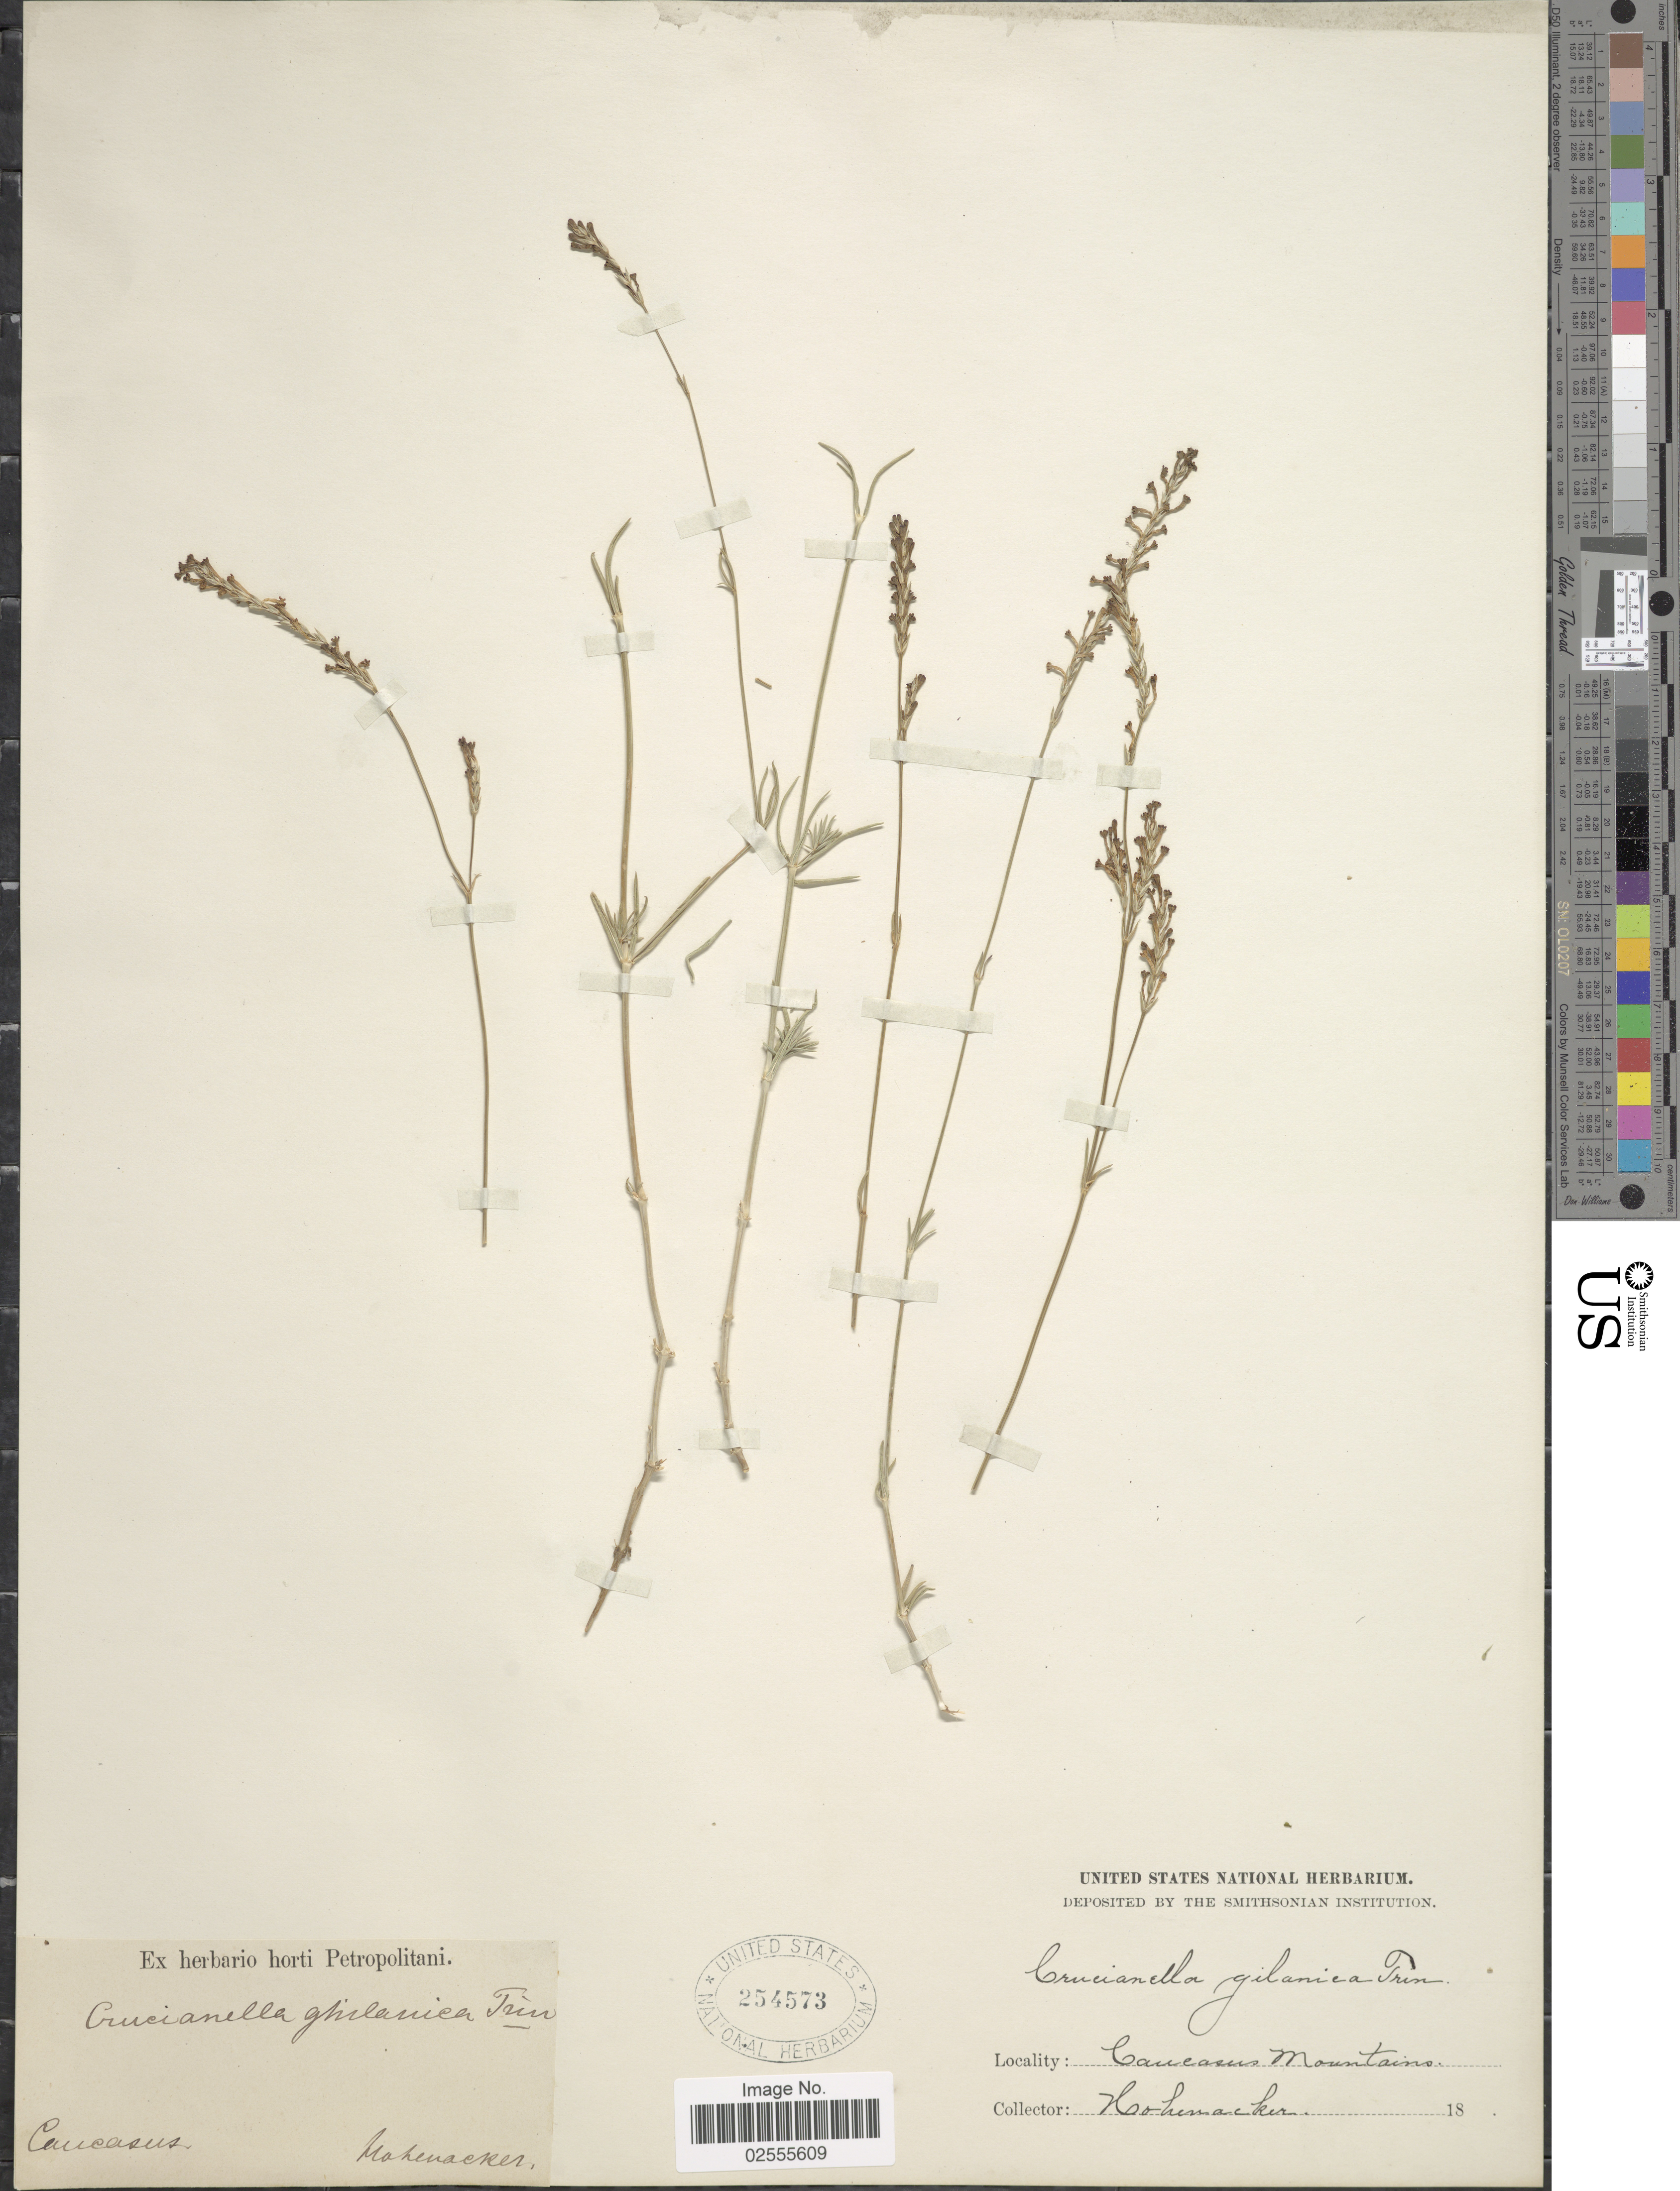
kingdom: Plantae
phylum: Tracheophyta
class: Magnoliopsida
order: Gentianales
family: Rubiaceae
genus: Crucianella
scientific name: Crucianella gilanica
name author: Trin.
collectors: Hohenacker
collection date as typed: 18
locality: Caucasus, Caucasus Mountains.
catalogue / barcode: US 254573